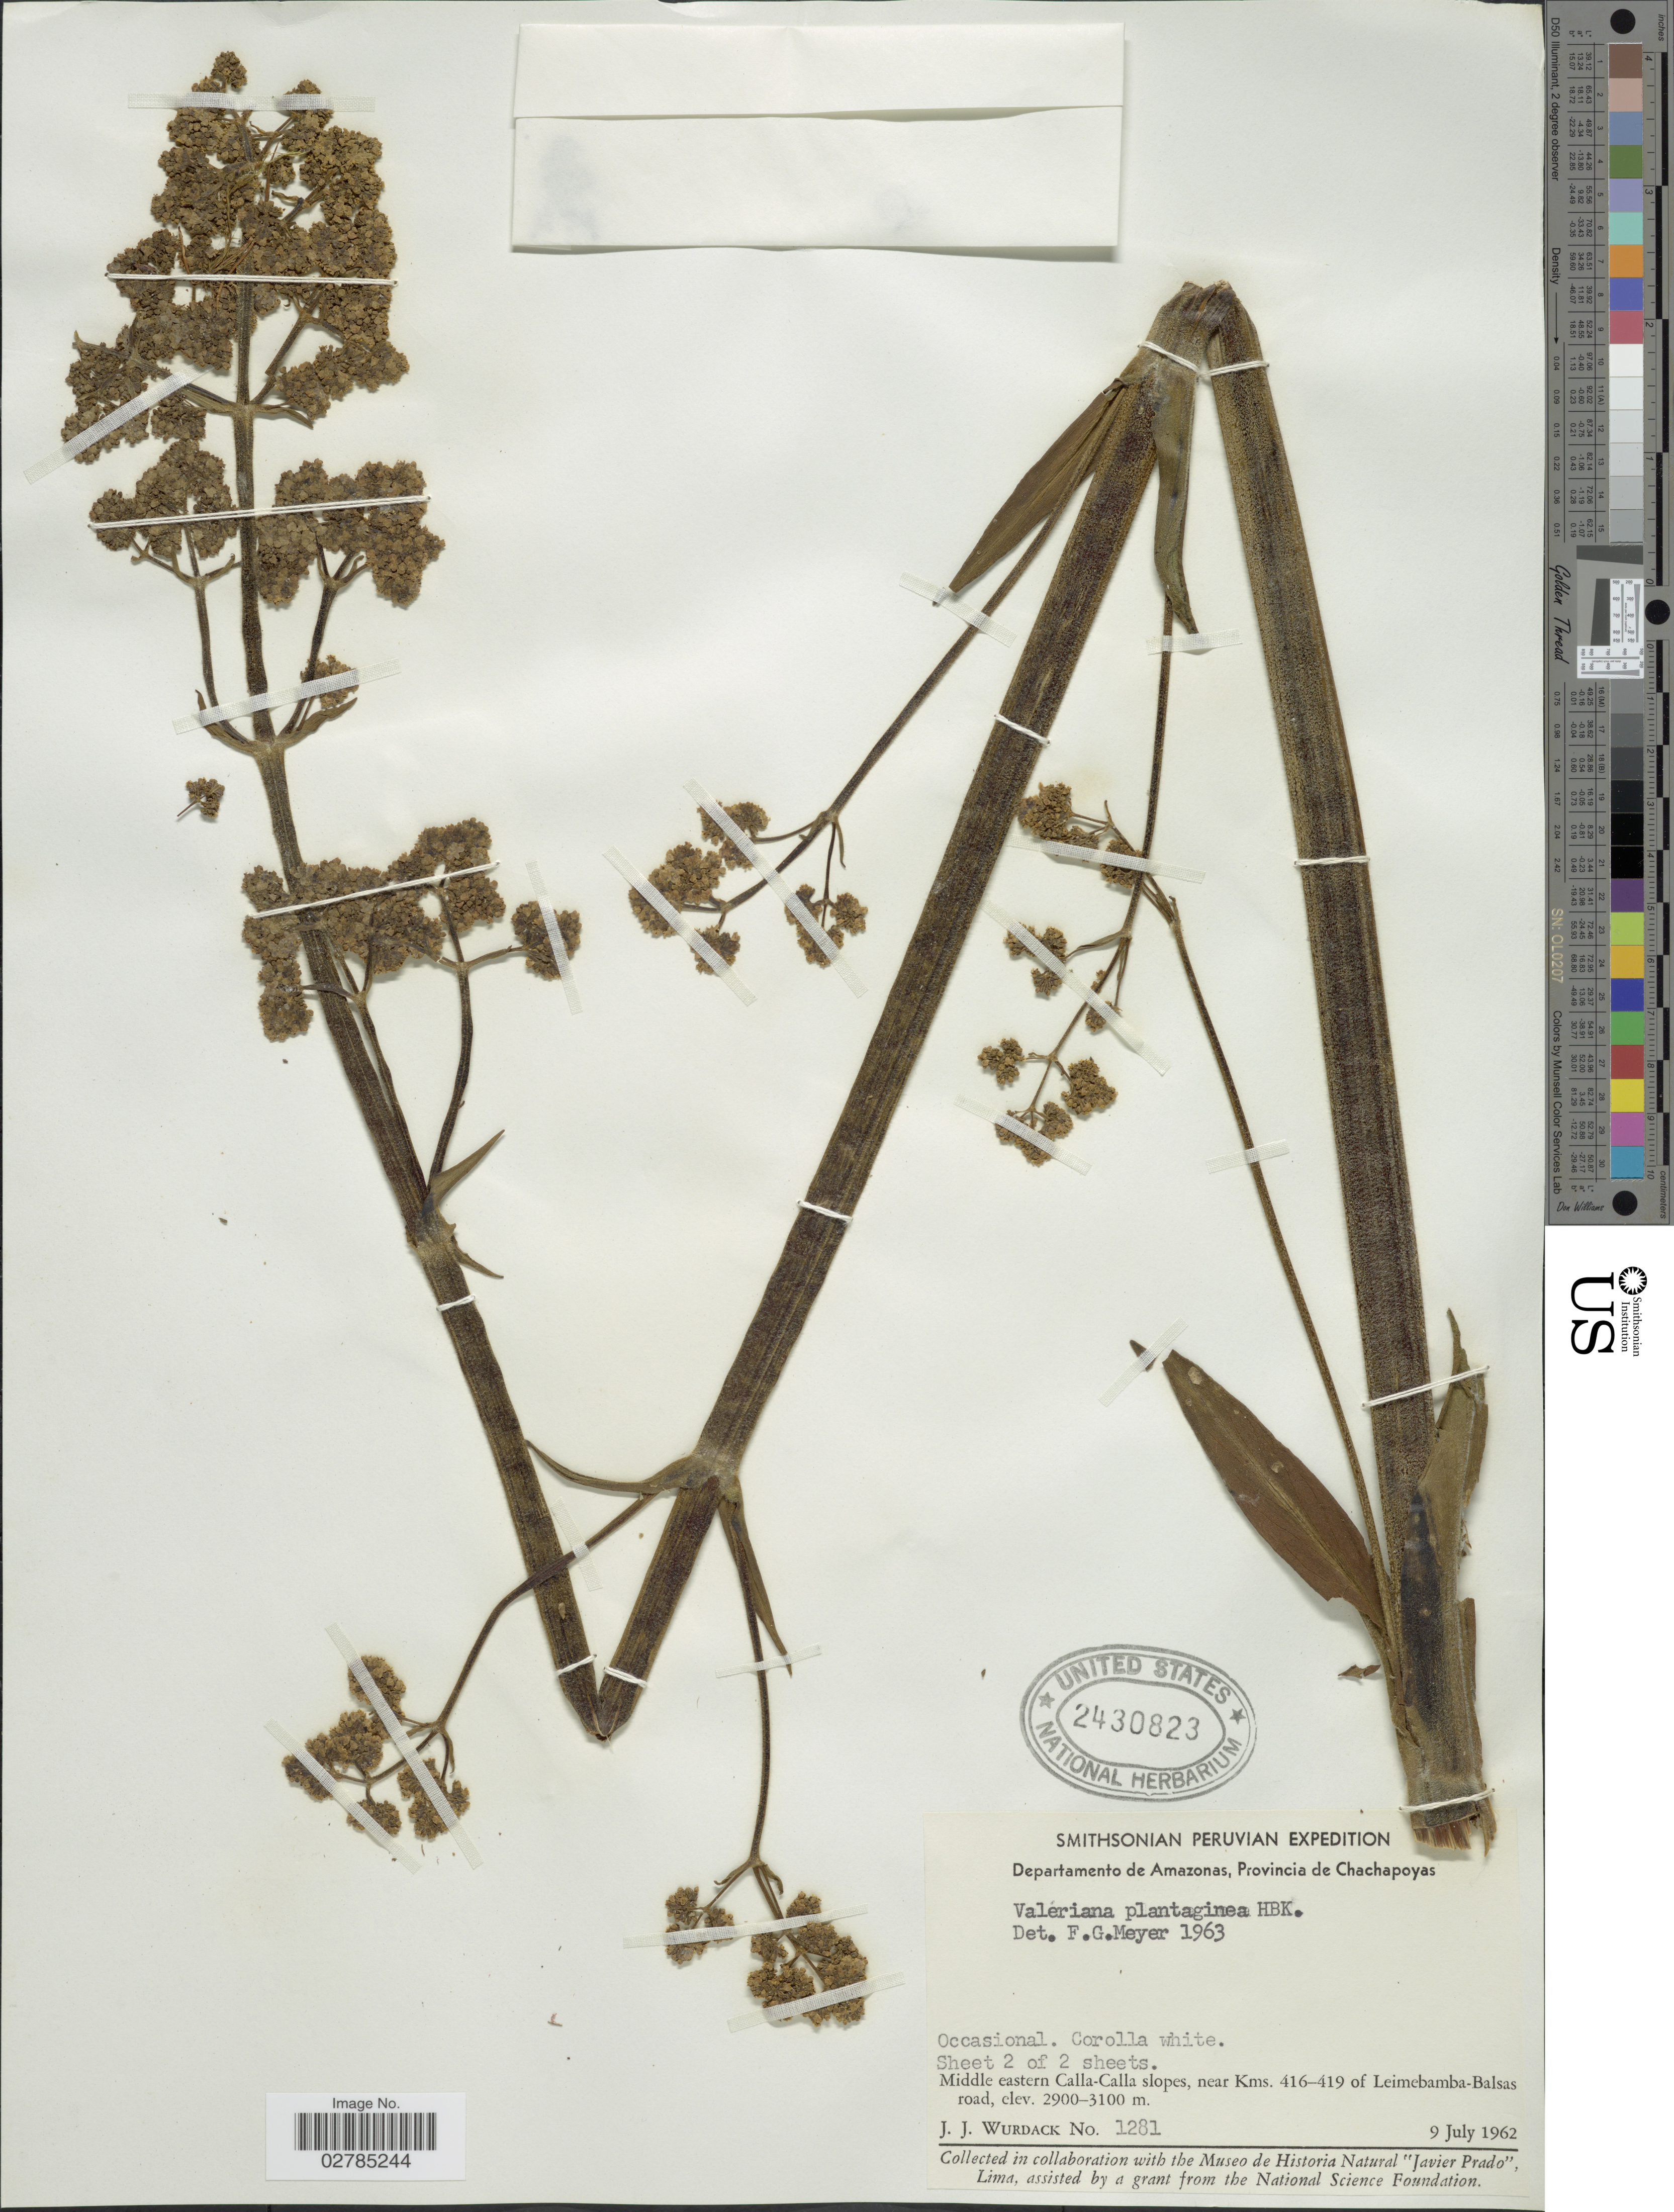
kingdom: Plantae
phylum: Tracheophyta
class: Magnoliopsida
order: Dipsacales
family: Caprifoliaceae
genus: Valeriana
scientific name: Valeriana plantaginea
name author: Kunth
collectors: J. J. Wurdack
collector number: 1281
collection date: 1962-07-09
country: Peru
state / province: Amazonas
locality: Departamento de Amazonas, Provincia de Chachapoyas. Middle eastern Calla-Calla slopes, near Kms. 416-419 of Leimebamba-Balsas road.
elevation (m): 2900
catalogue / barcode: US 2430823